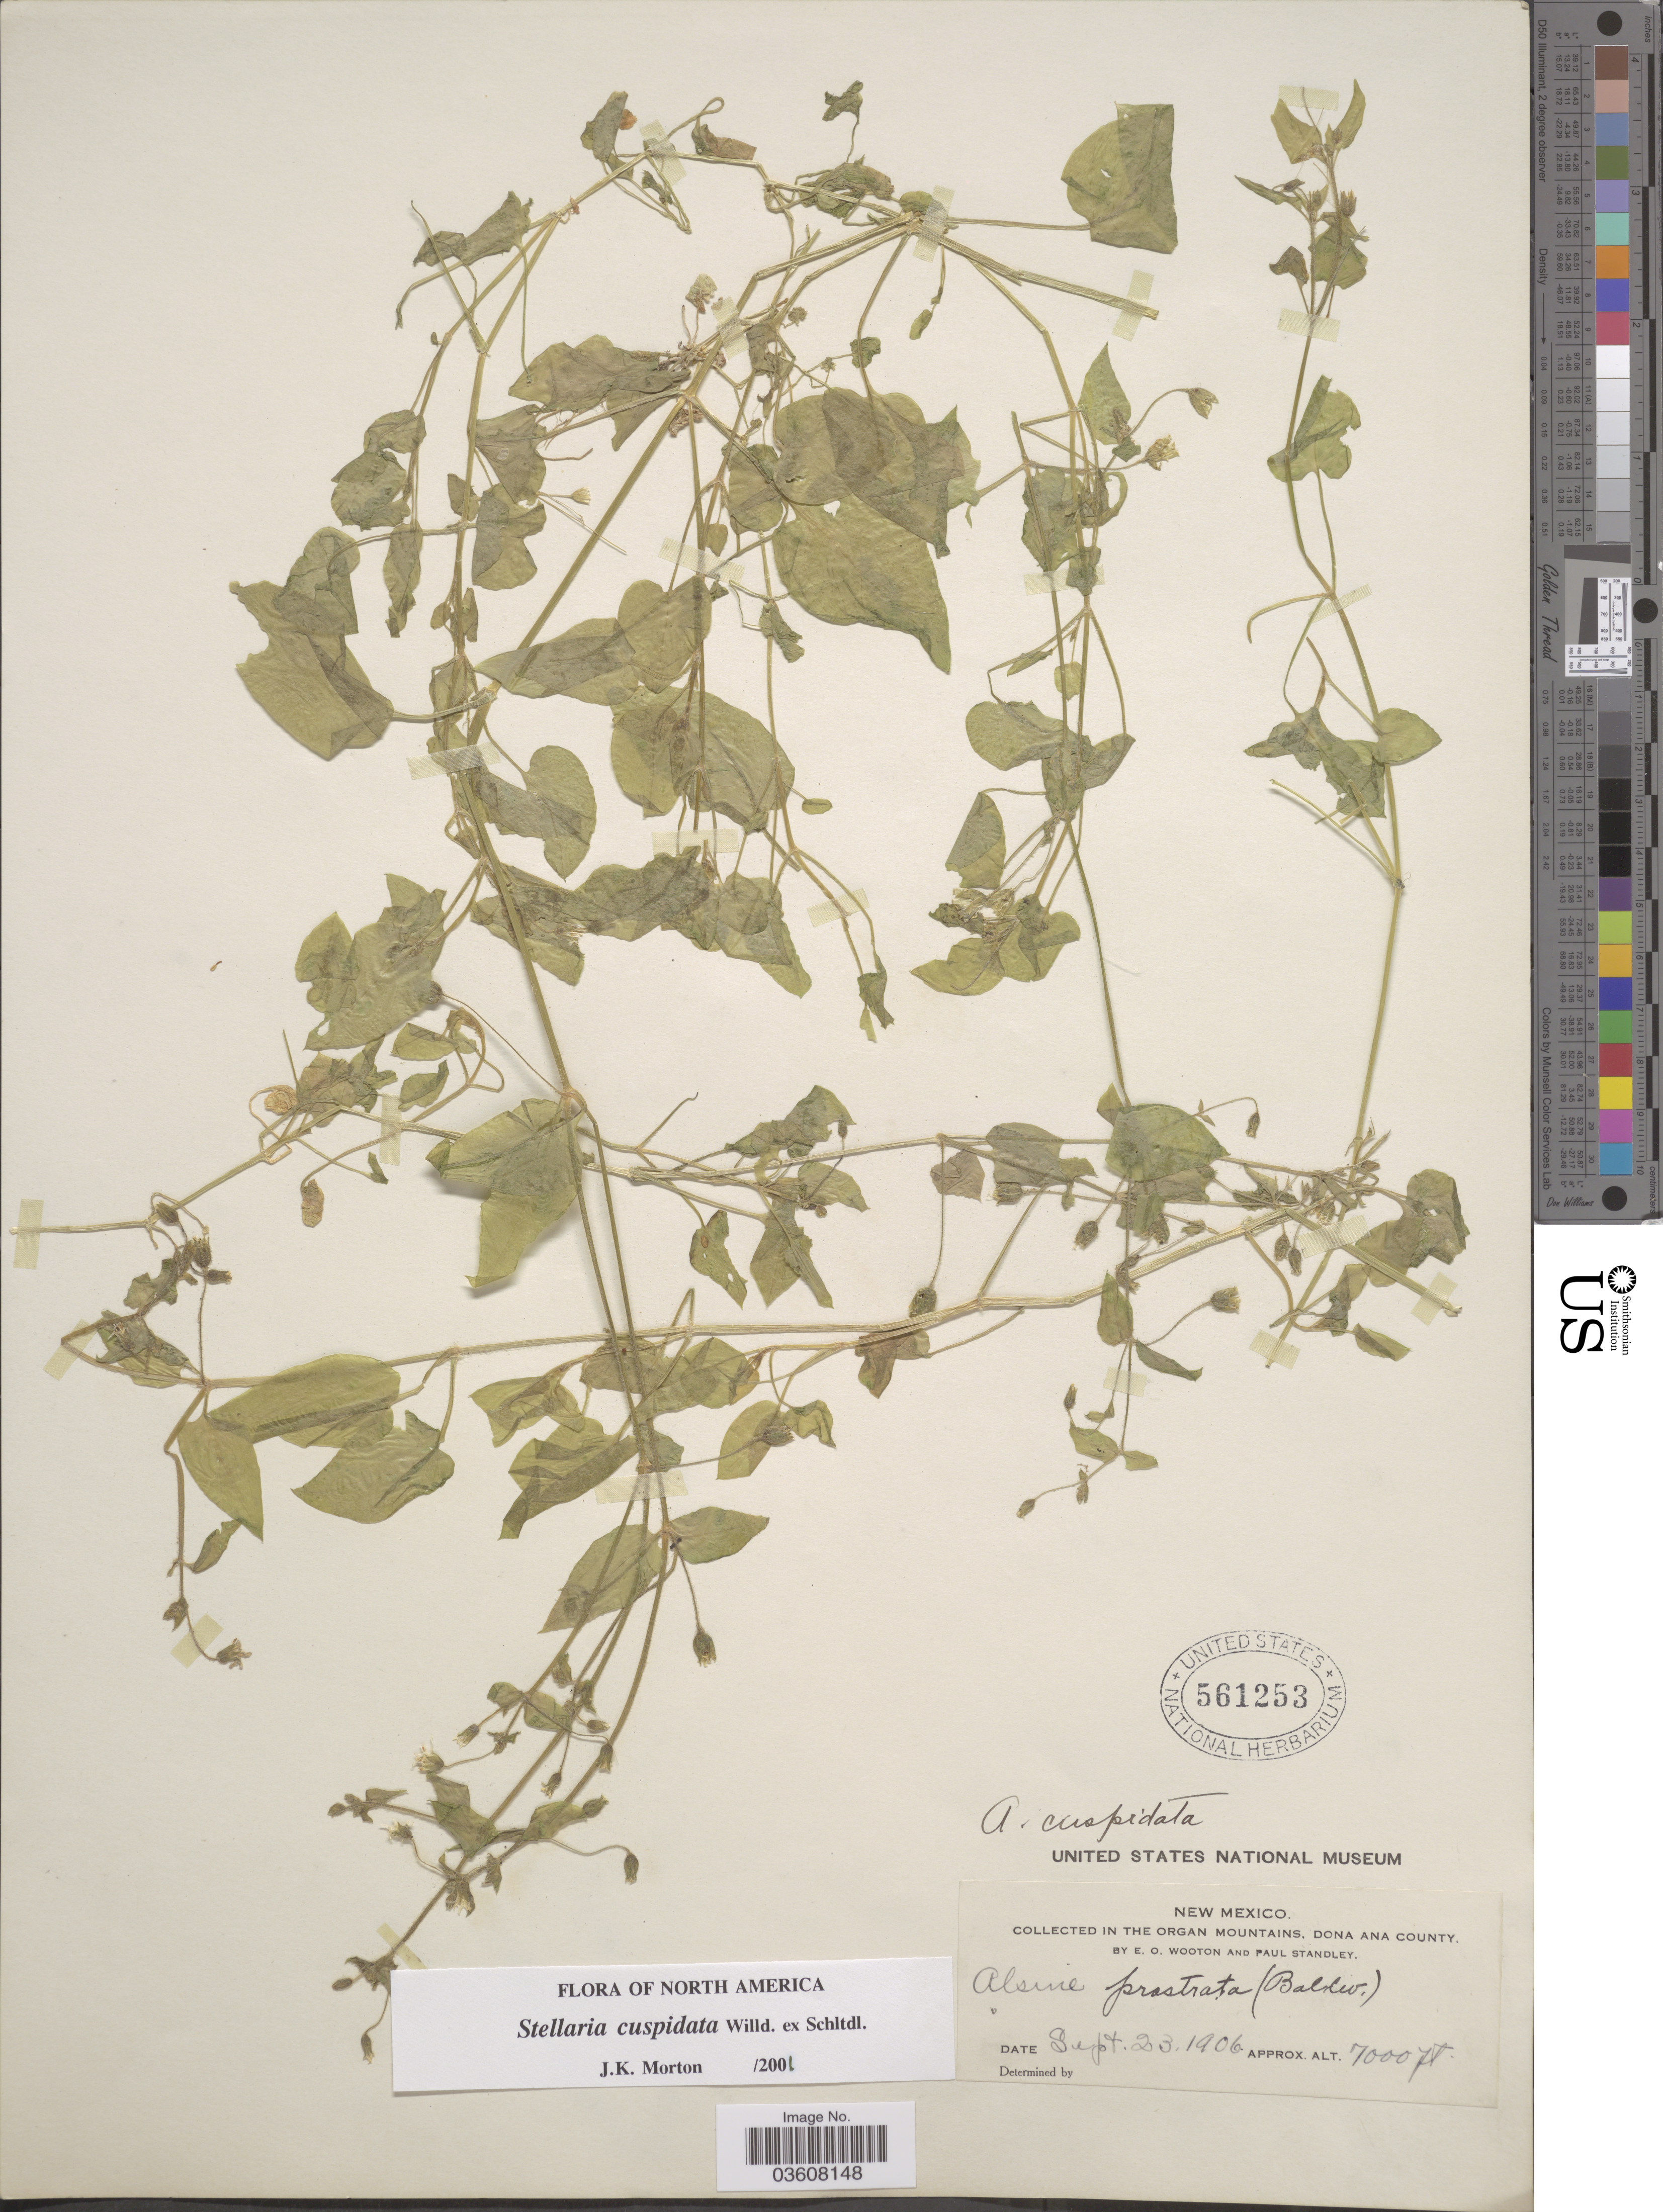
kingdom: Plantae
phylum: Tracheophyta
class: Magnoliopsida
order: Caryophyllales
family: Caryophyllaceae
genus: Stellaria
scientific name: Stellaria cuspidata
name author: Willd. ex Schltdl.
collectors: E. O. Wooton & P. C. Standley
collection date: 1906-09-23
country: United States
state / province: New Mexico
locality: The Organ Mountains, Dona Ana County.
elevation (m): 2134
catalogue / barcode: US 561253